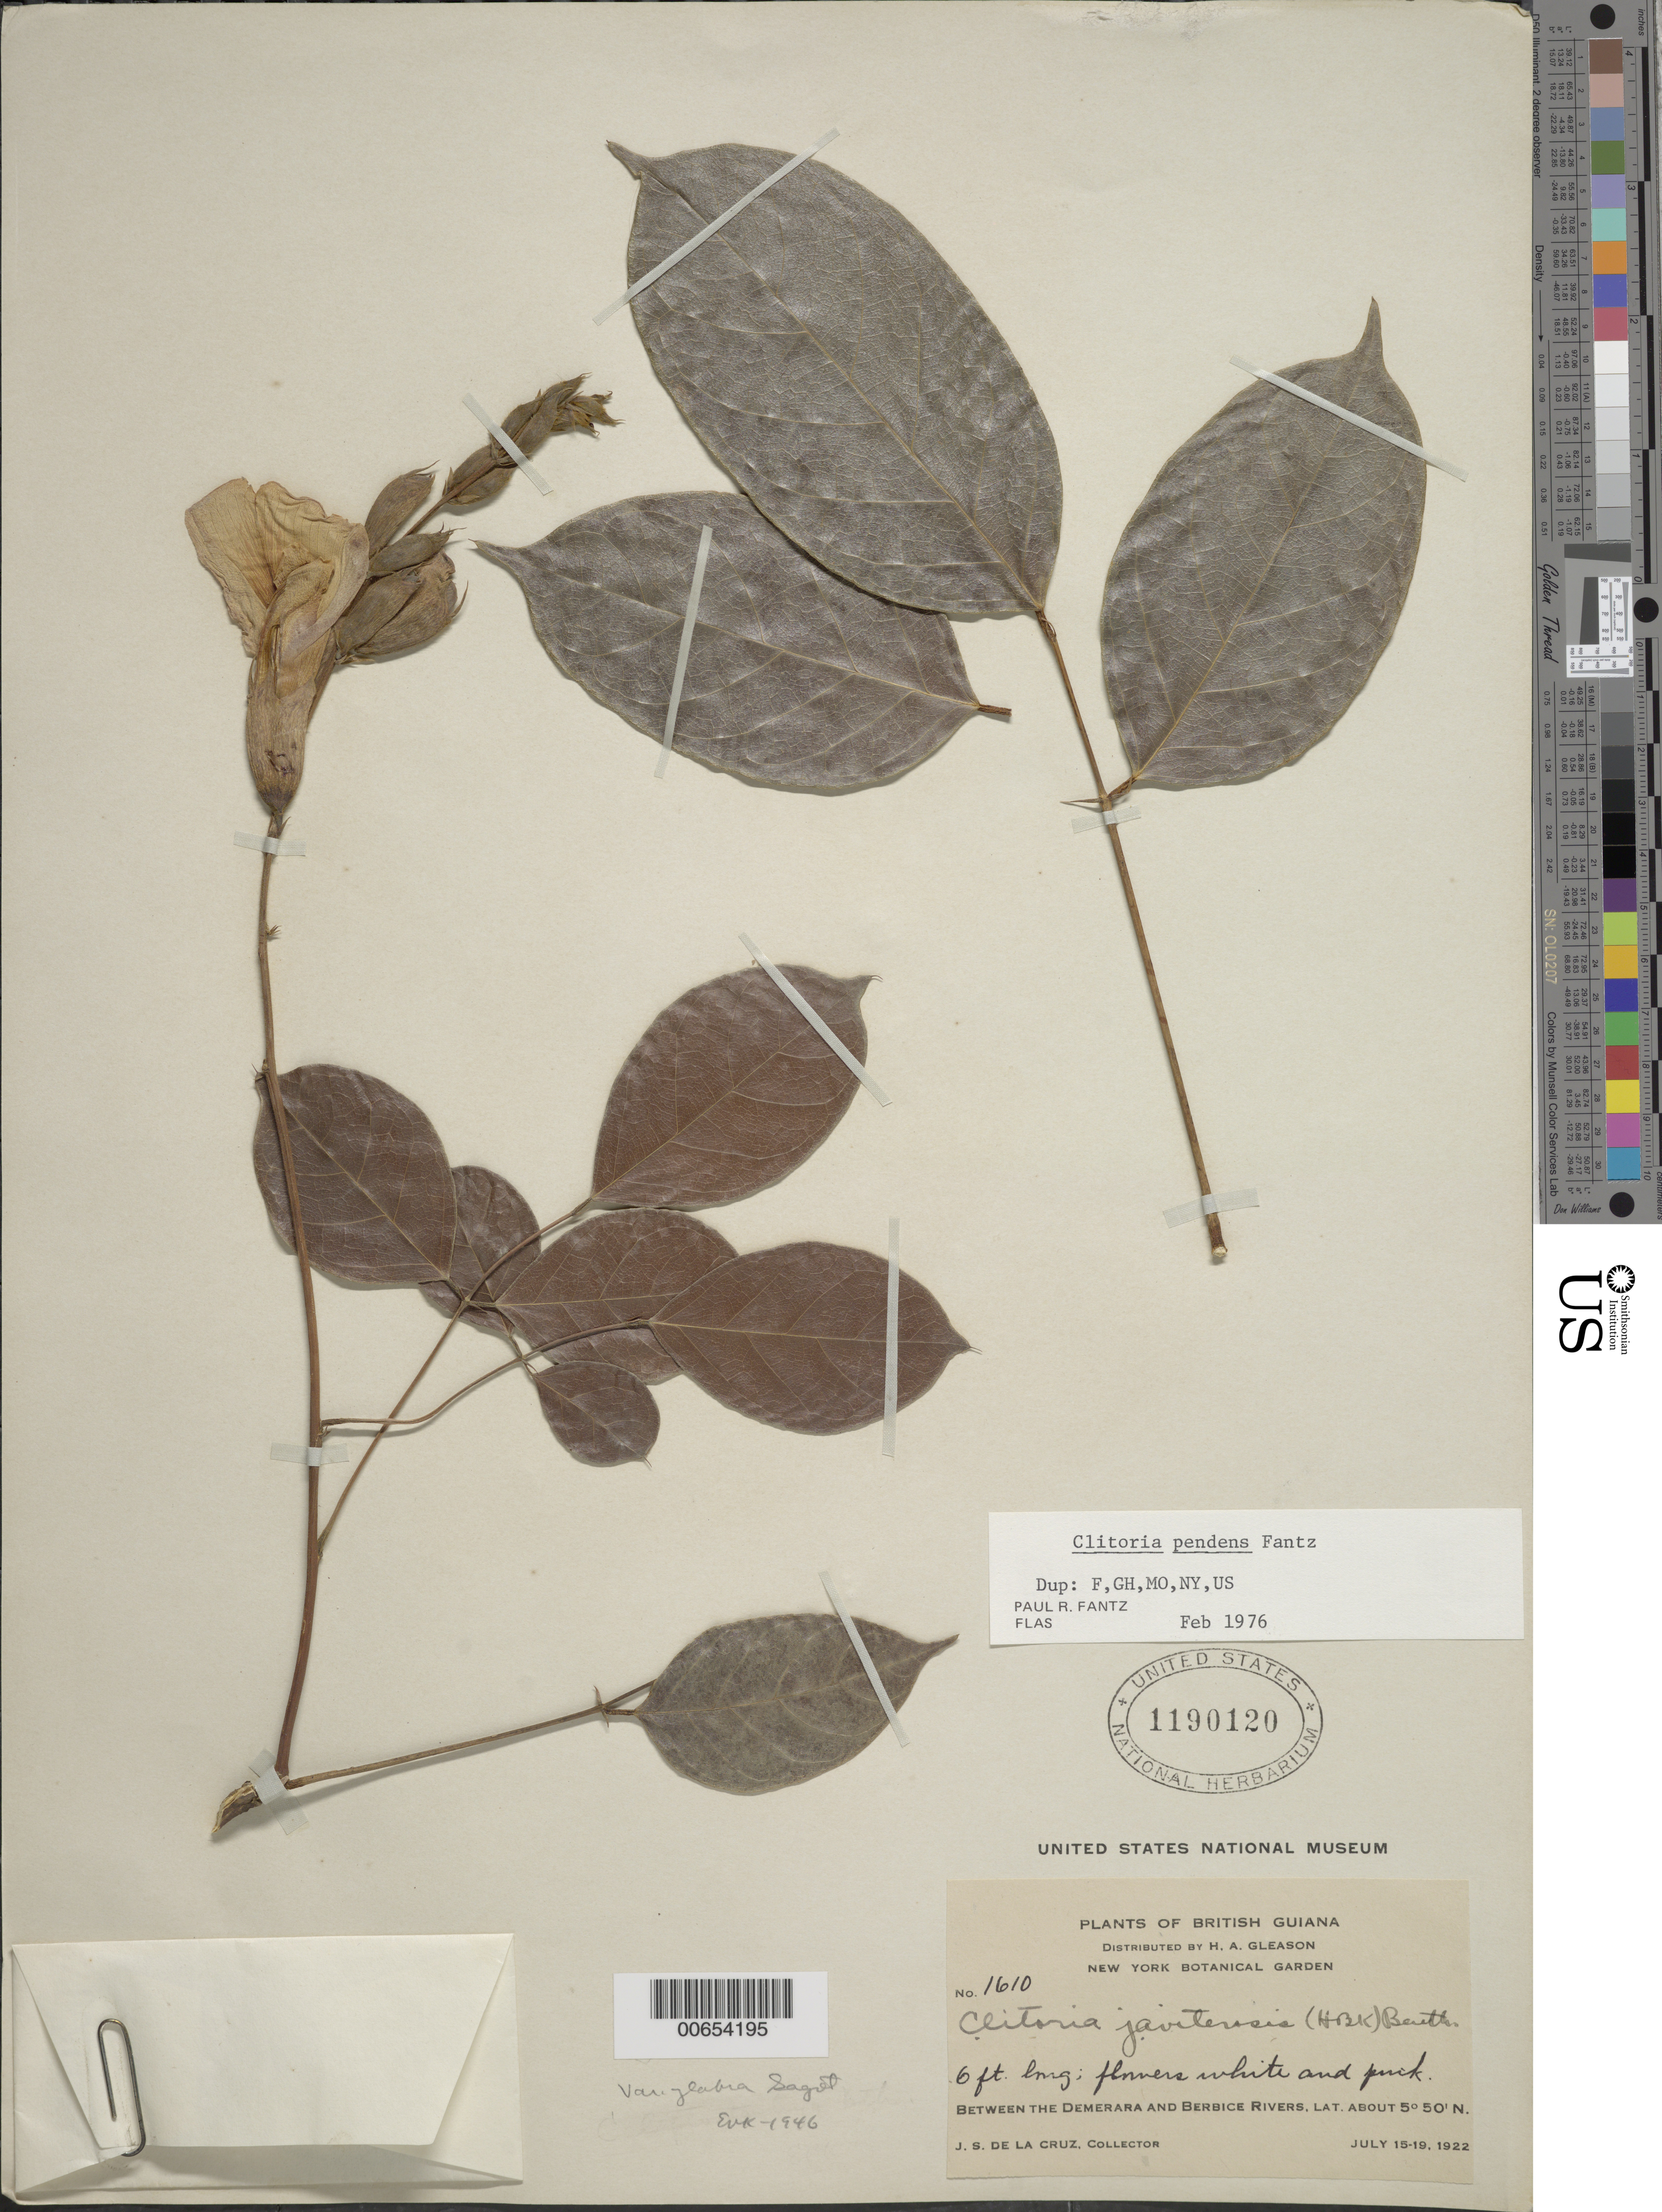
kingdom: Plantae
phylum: Tracheophyta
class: Magnoliopsida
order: Fabales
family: Fabaceae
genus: Clitoria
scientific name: Clitoria pendens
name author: Fantz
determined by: Fantz, P. R., (FLAS), University of Florida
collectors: J. S. de la Cruz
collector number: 1610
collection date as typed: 15-Jul-22 to 19-Jul-22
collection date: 1922-07-15/1922-07-19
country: Guyana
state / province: U. Demerara-Berbice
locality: Demerara River to the Berbice River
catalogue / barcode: US 1190120